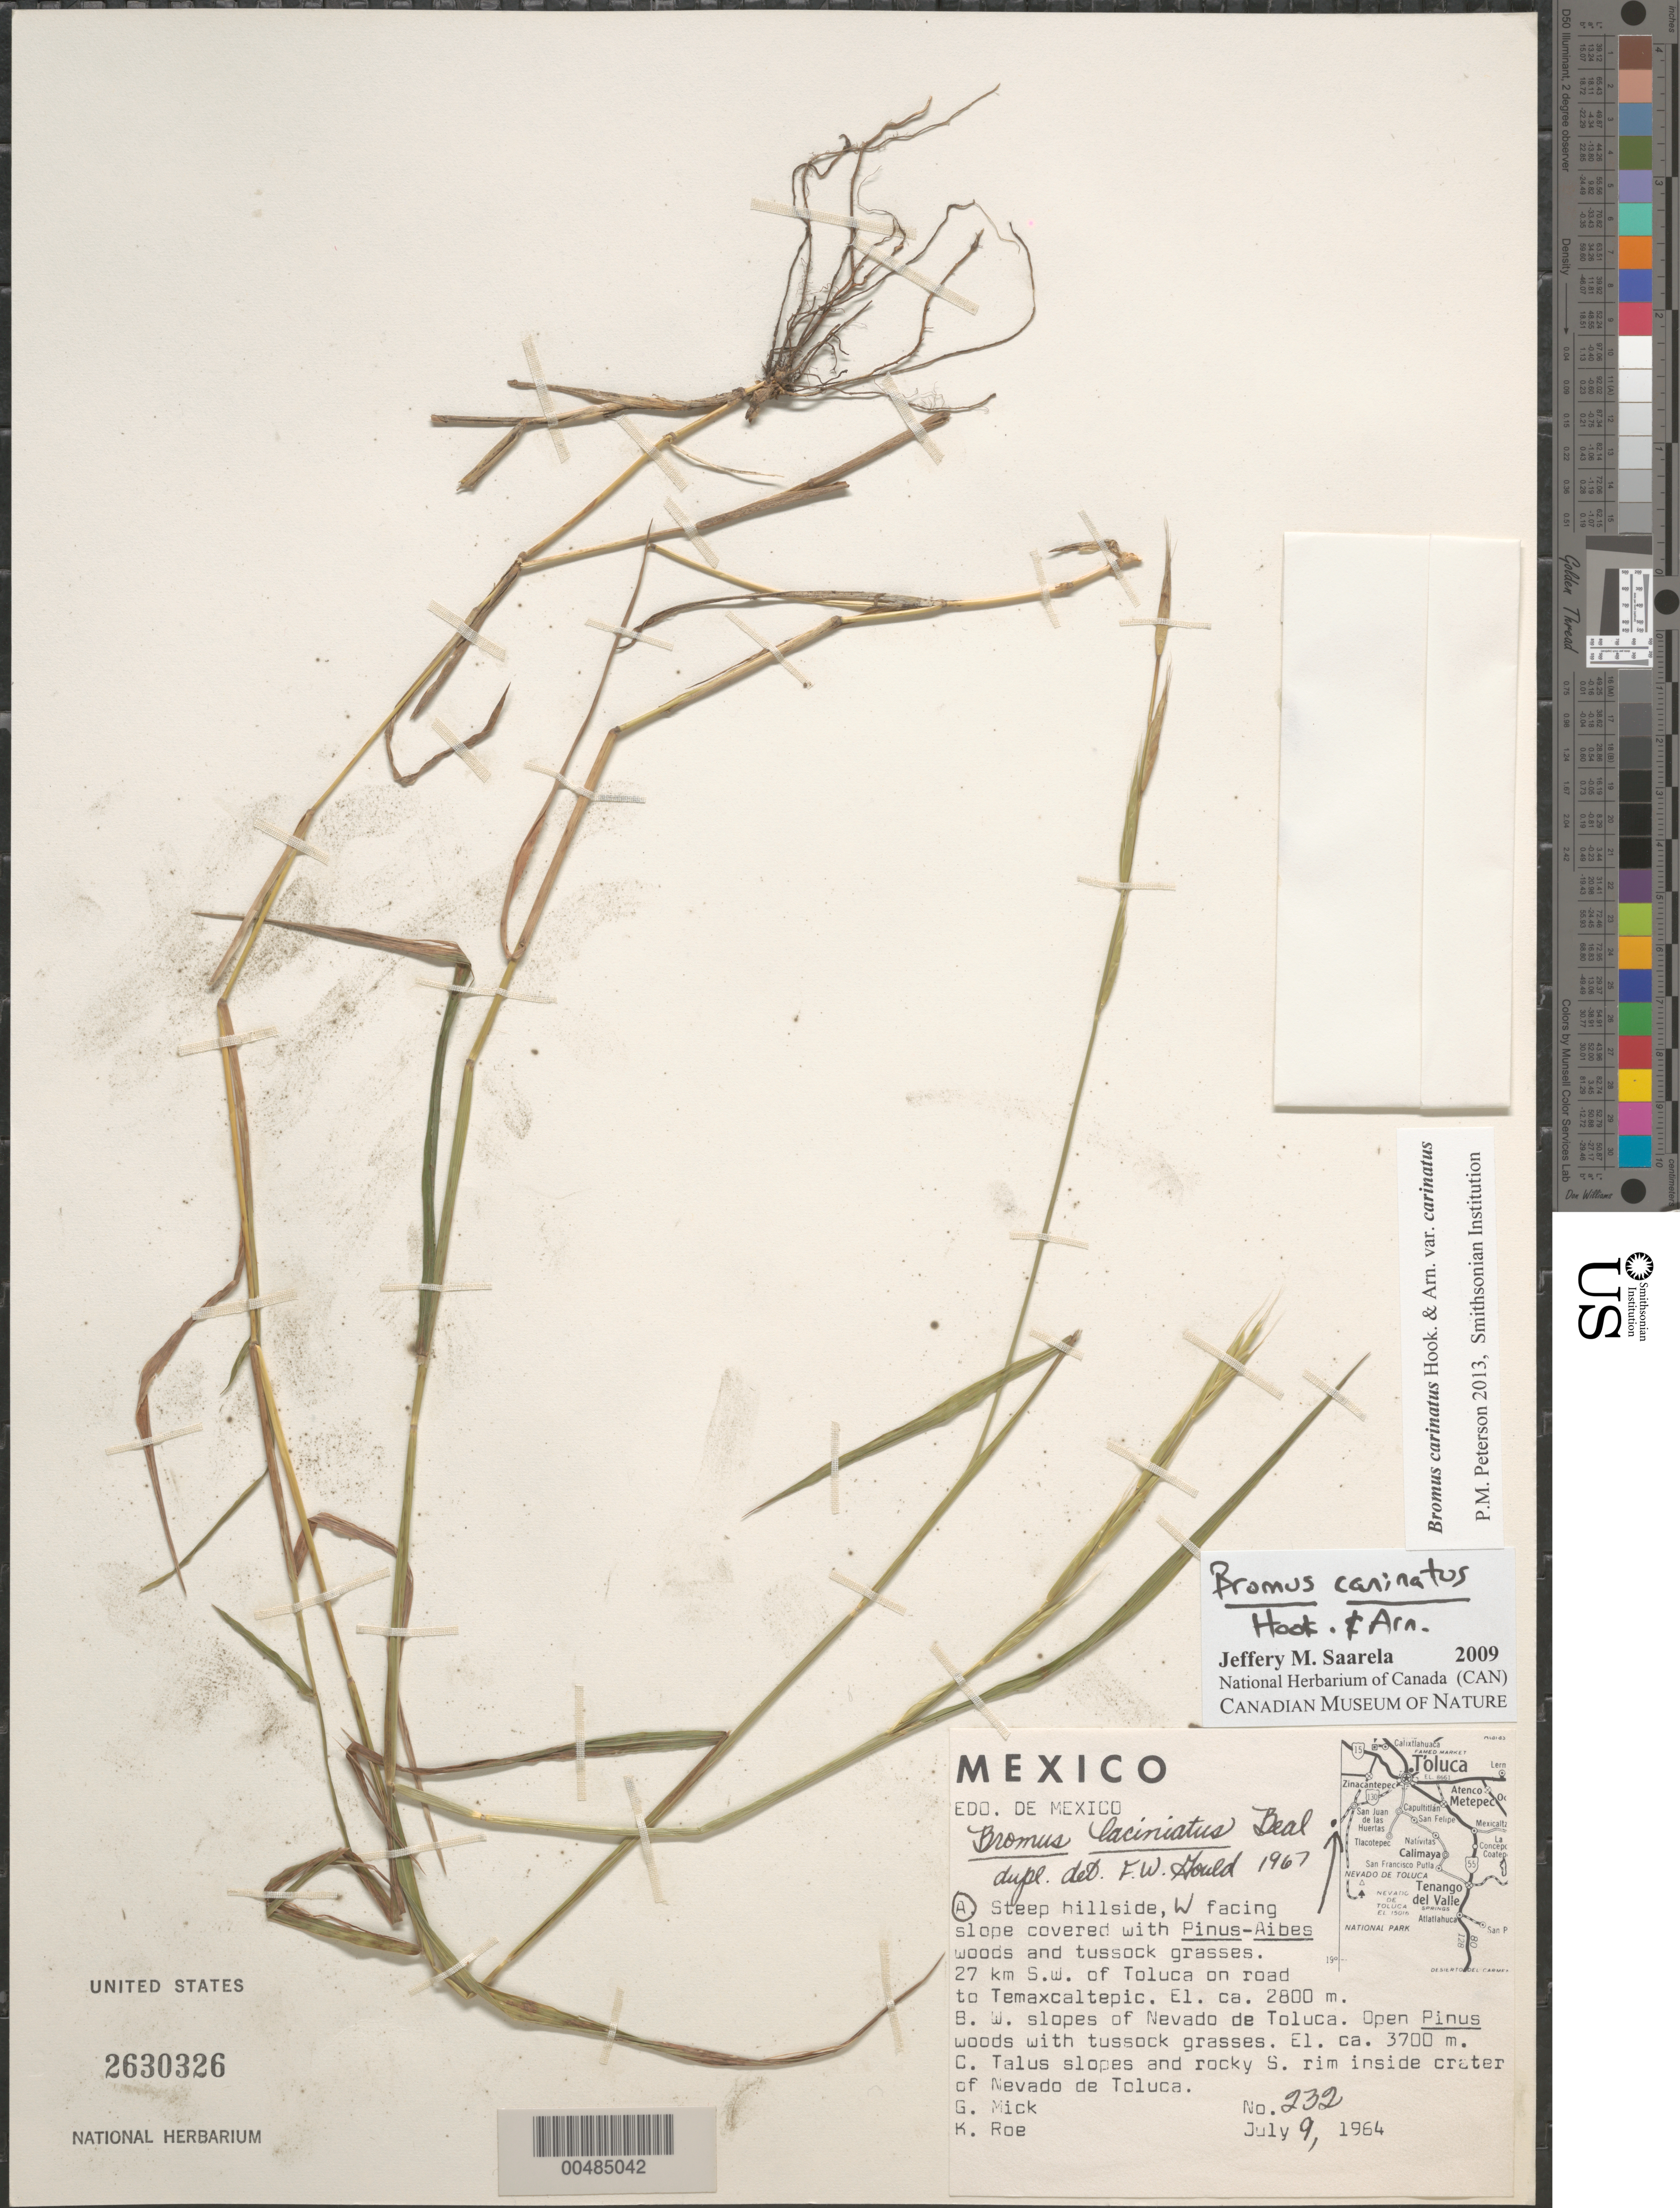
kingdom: Plantae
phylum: Tracheophyta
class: Liliopsida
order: Poales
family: Poaceae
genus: Bromus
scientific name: Bromus carinatus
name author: Hook. & Arn.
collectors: G. Mick & K. E. Roe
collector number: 232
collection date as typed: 9 Jul 1964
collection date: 1964-07-09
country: Mexico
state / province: México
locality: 27 km SW of Toluca on road to Temaxcaltepic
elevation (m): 2800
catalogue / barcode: US 2630326